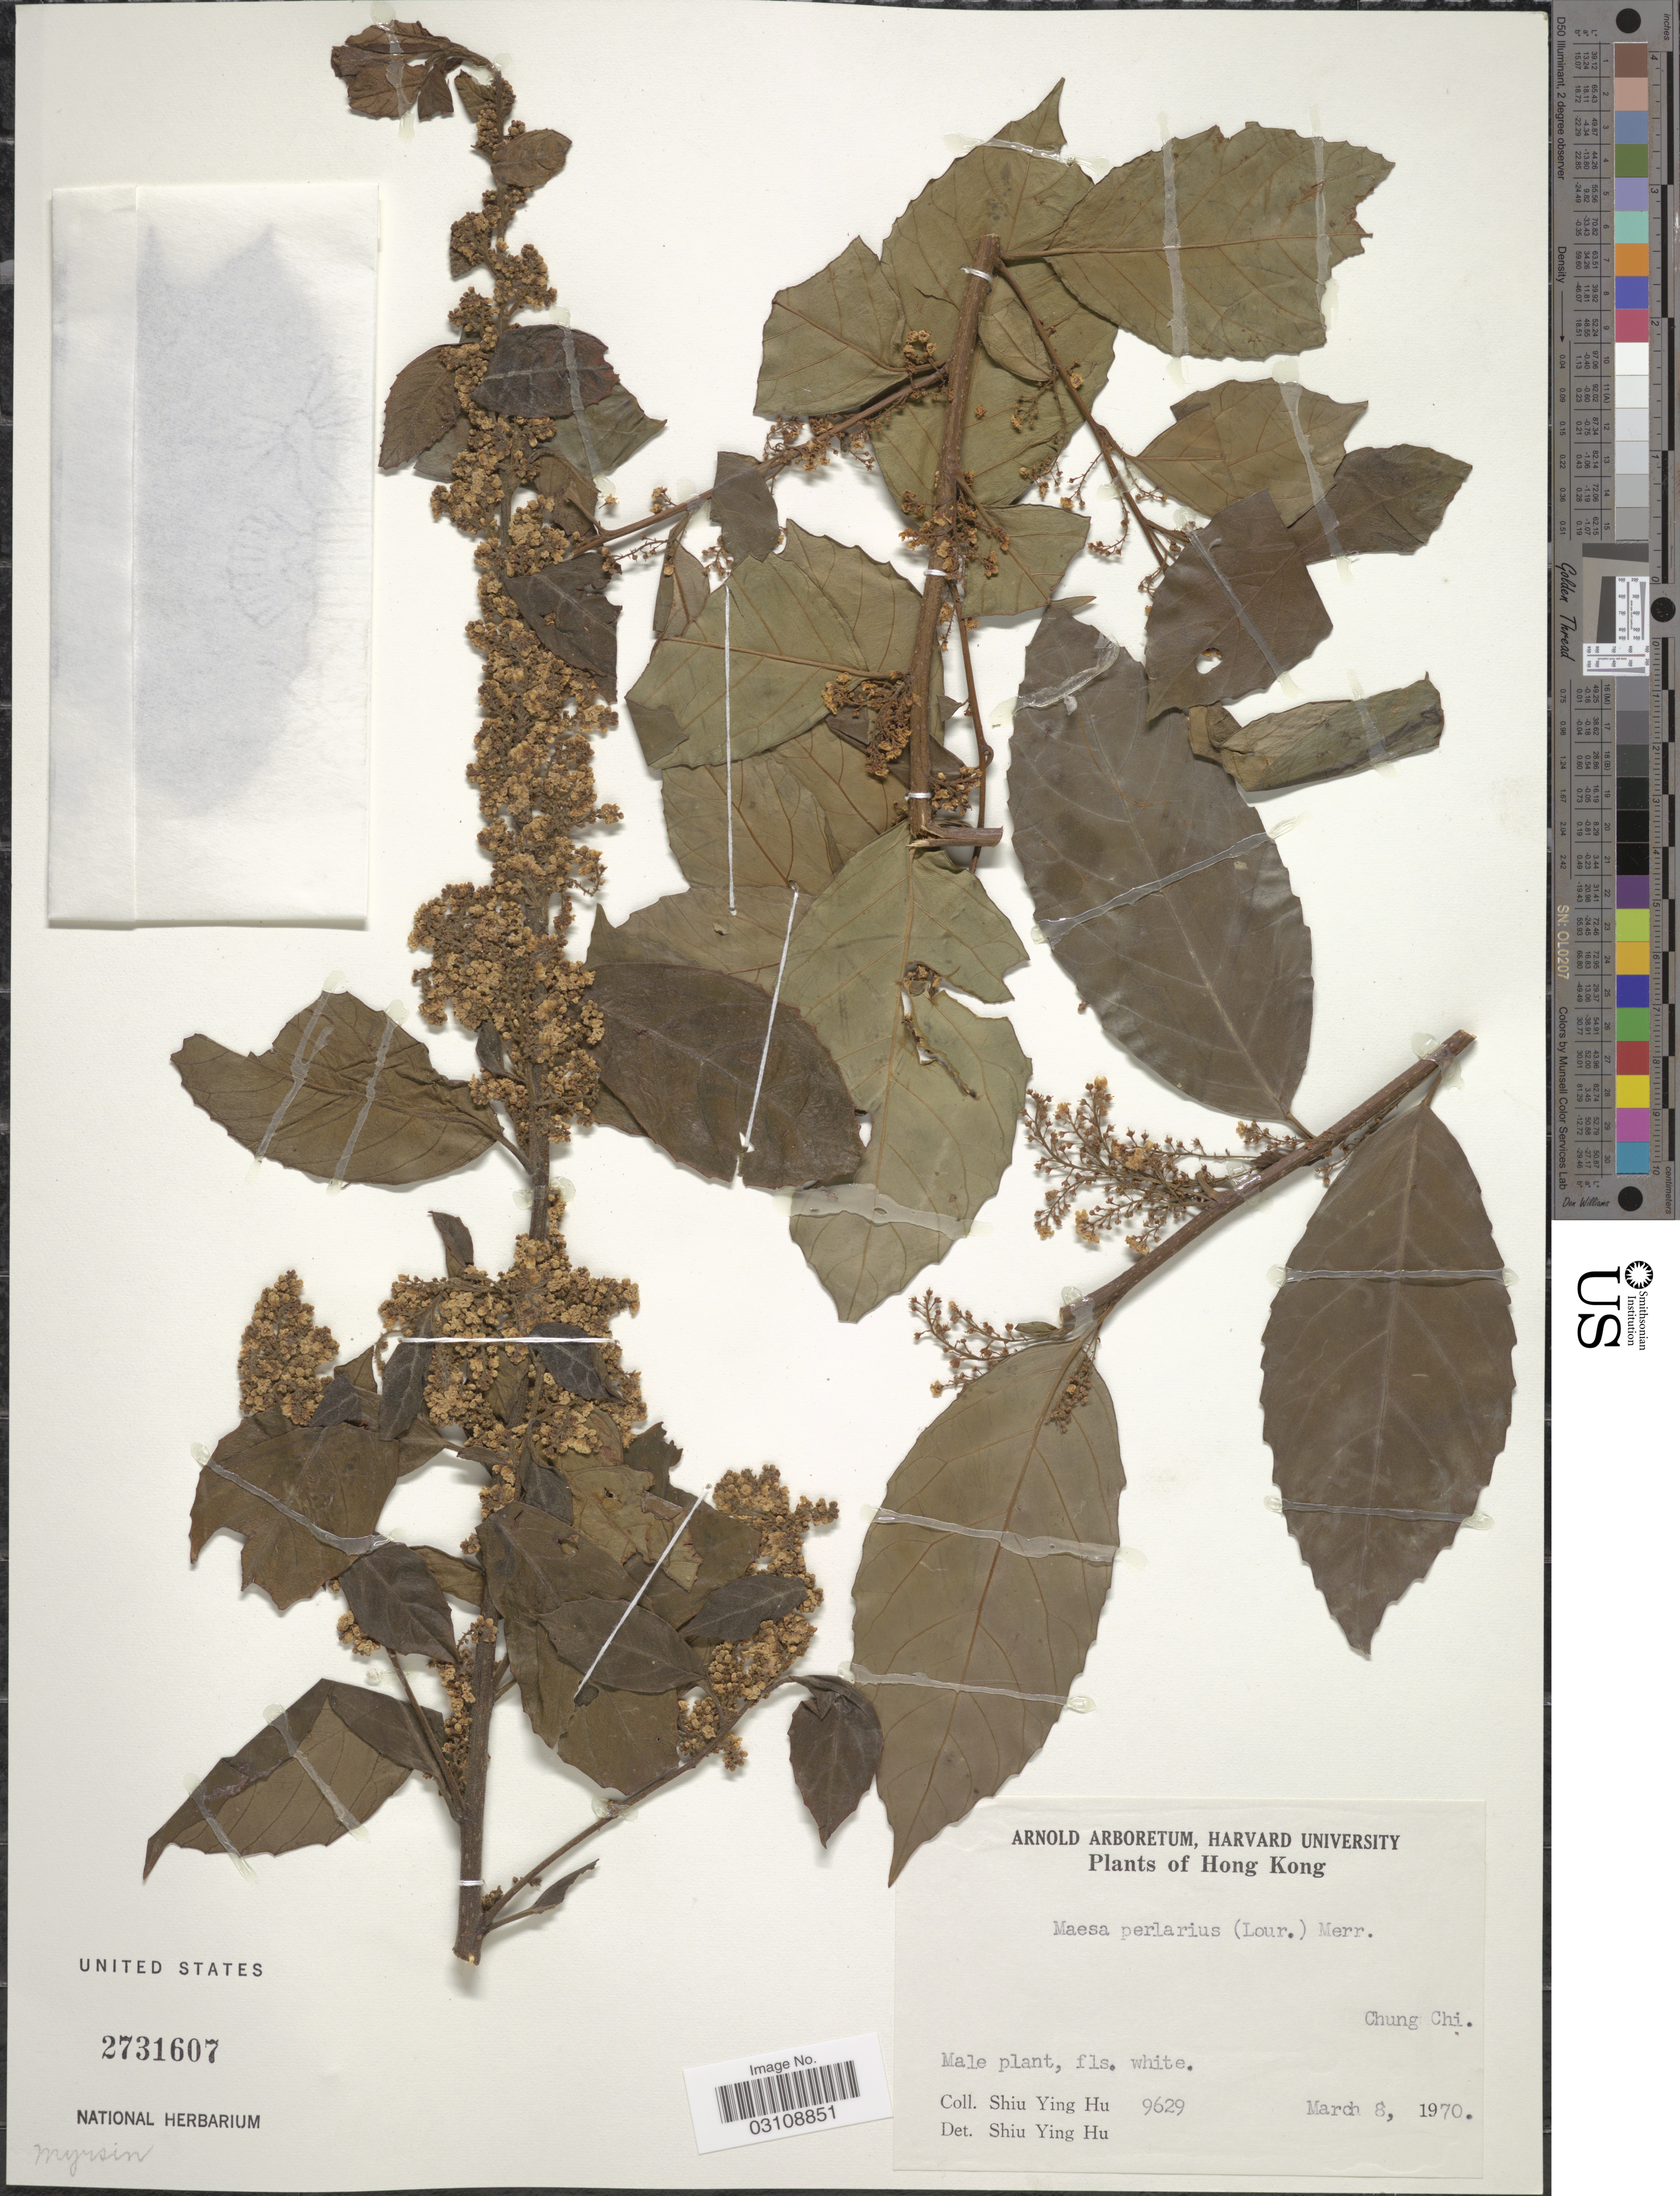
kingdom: Plantae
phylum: Tracheophyta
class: Magnoliopsida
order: Ericales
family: Primulaceae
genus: Maesa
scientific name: Maesa perlaria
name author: (Lour.) Merr.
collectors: S. Y. Hu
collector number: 9629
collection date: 1970-03-08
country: China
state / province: Hong Kong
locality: Chung Chi.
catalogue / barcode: US 2731607